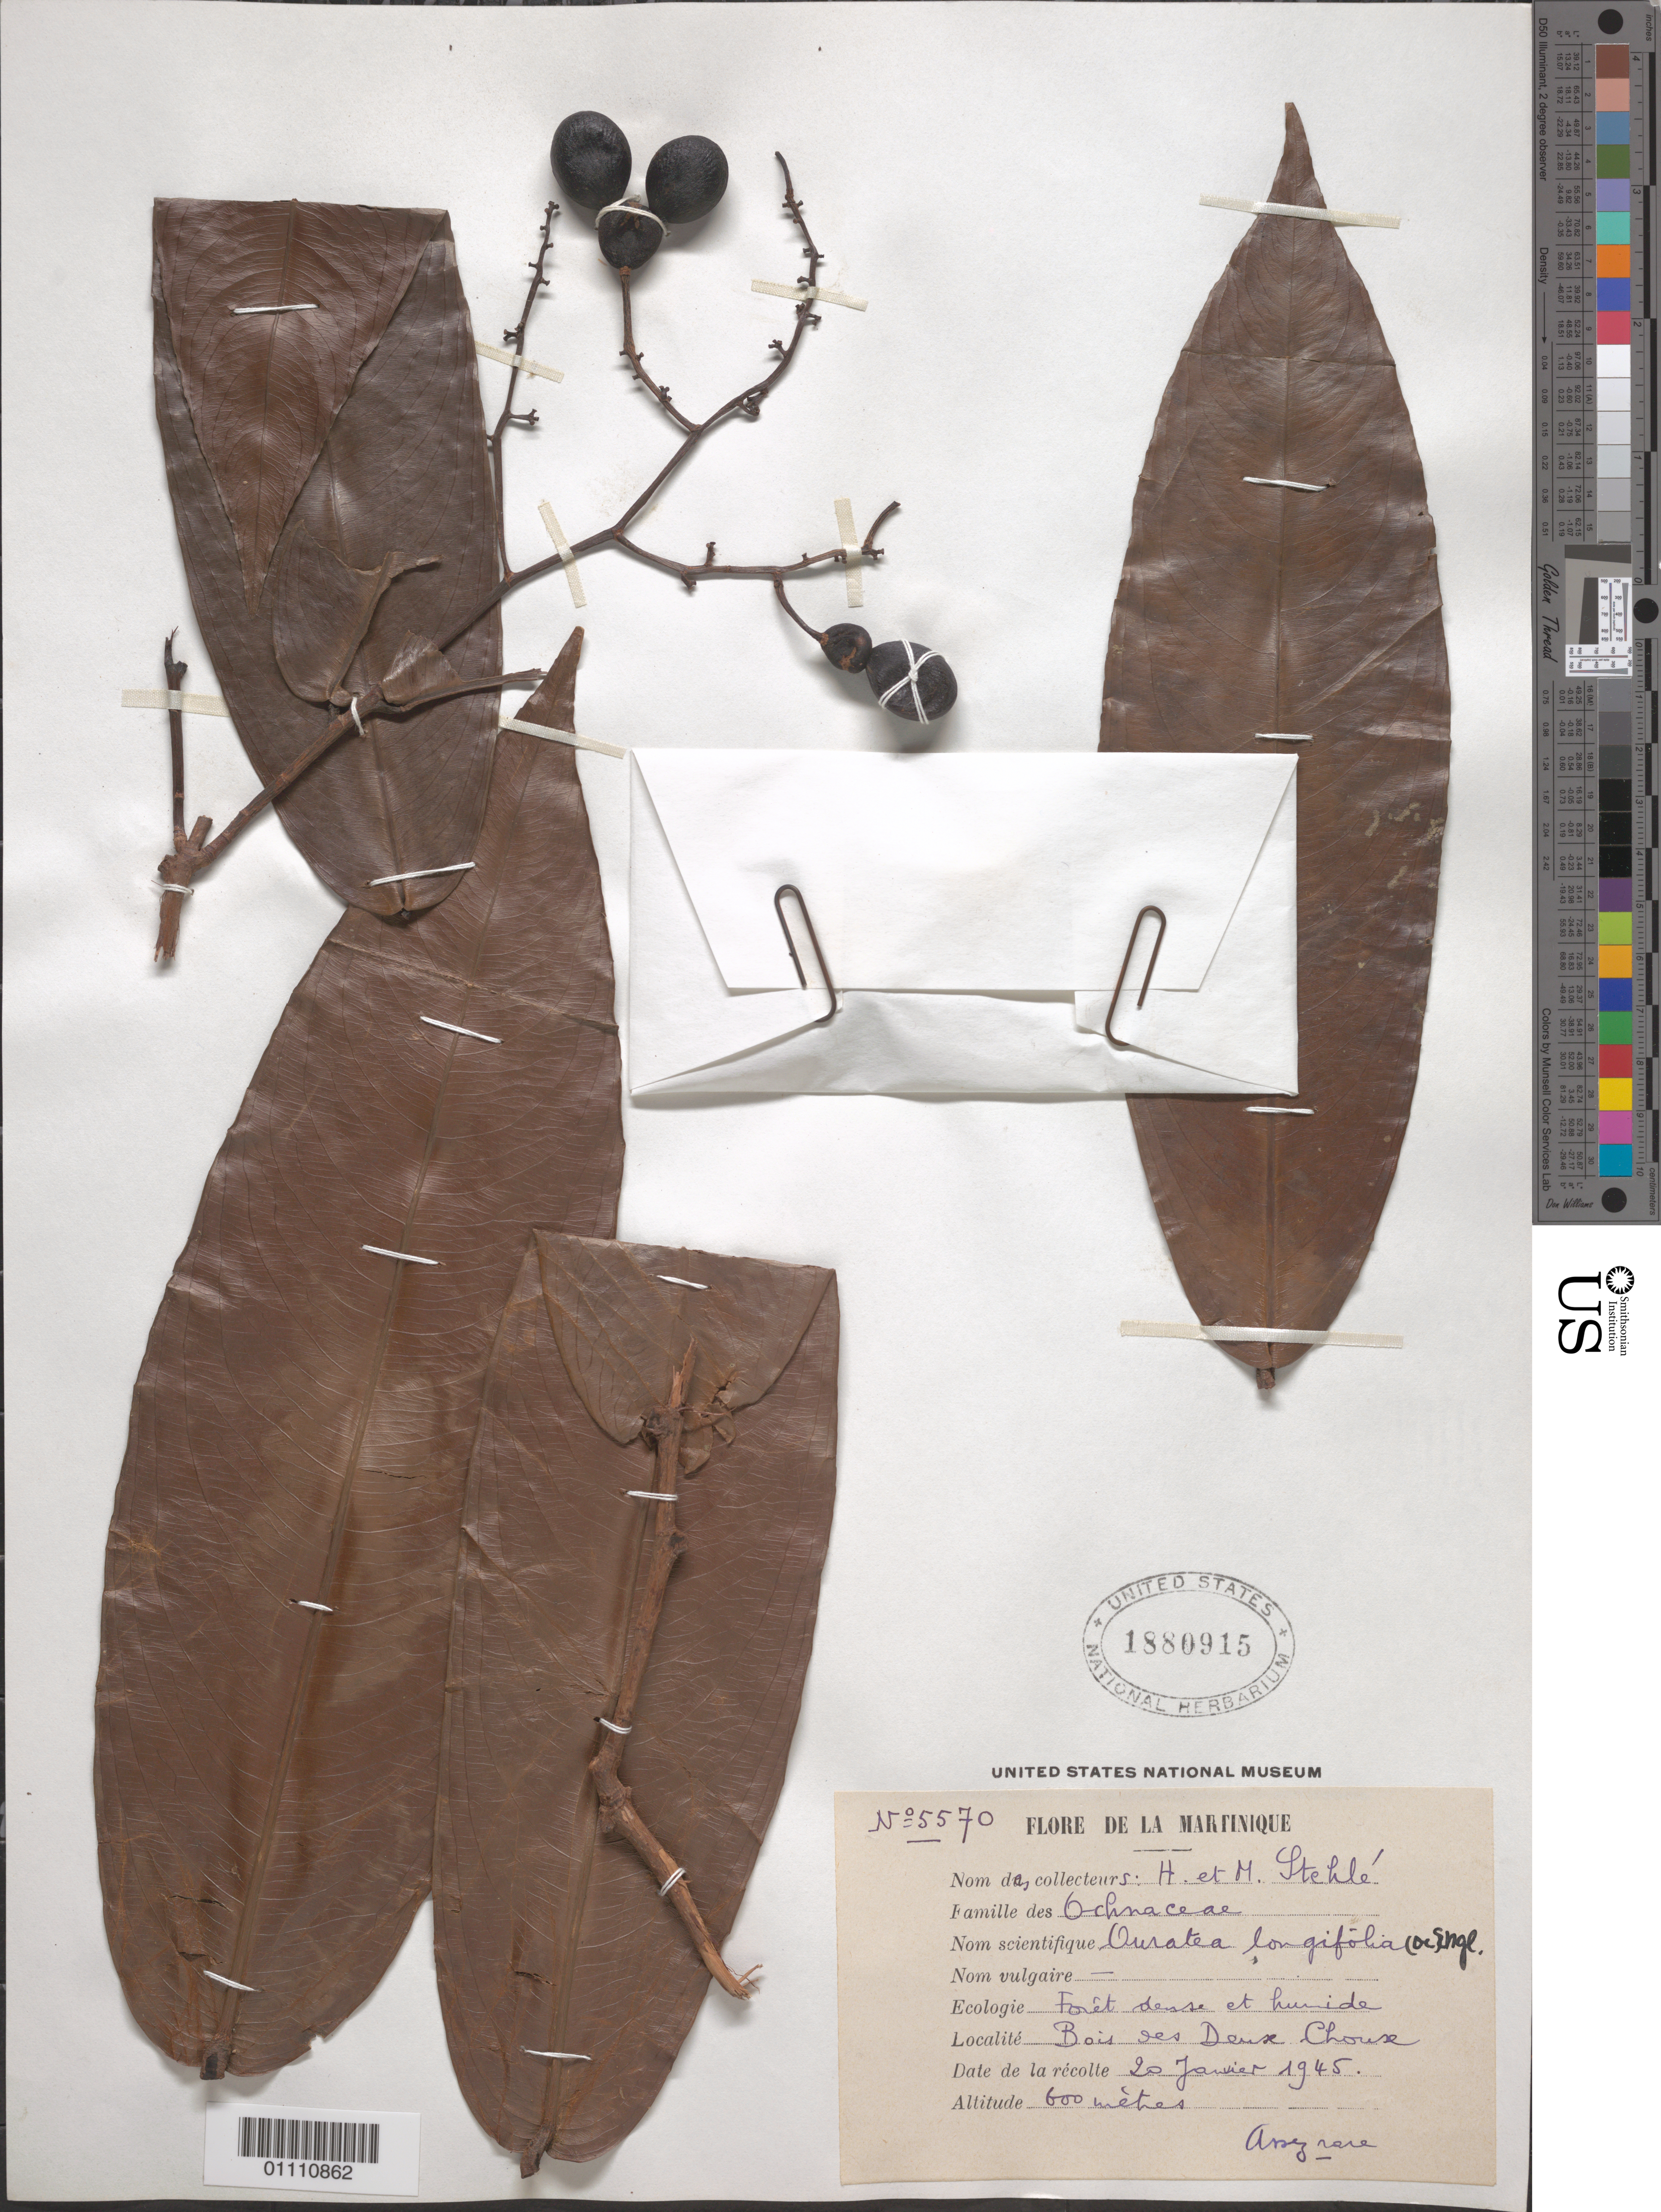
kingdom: Plantae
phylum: Tracheophyta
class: Magnoliopsida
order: Malpighiales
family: Ochnaceae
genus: Ouratea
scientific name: Ouratea longifolia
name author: (Lam.) Engl.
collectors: H. Stehlé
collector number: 5570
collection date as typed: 20 Jan 1945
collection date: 1945-01-20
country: Martinique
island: Martinique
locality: bois des deuse chose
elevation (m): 600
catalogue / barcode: US 1880915